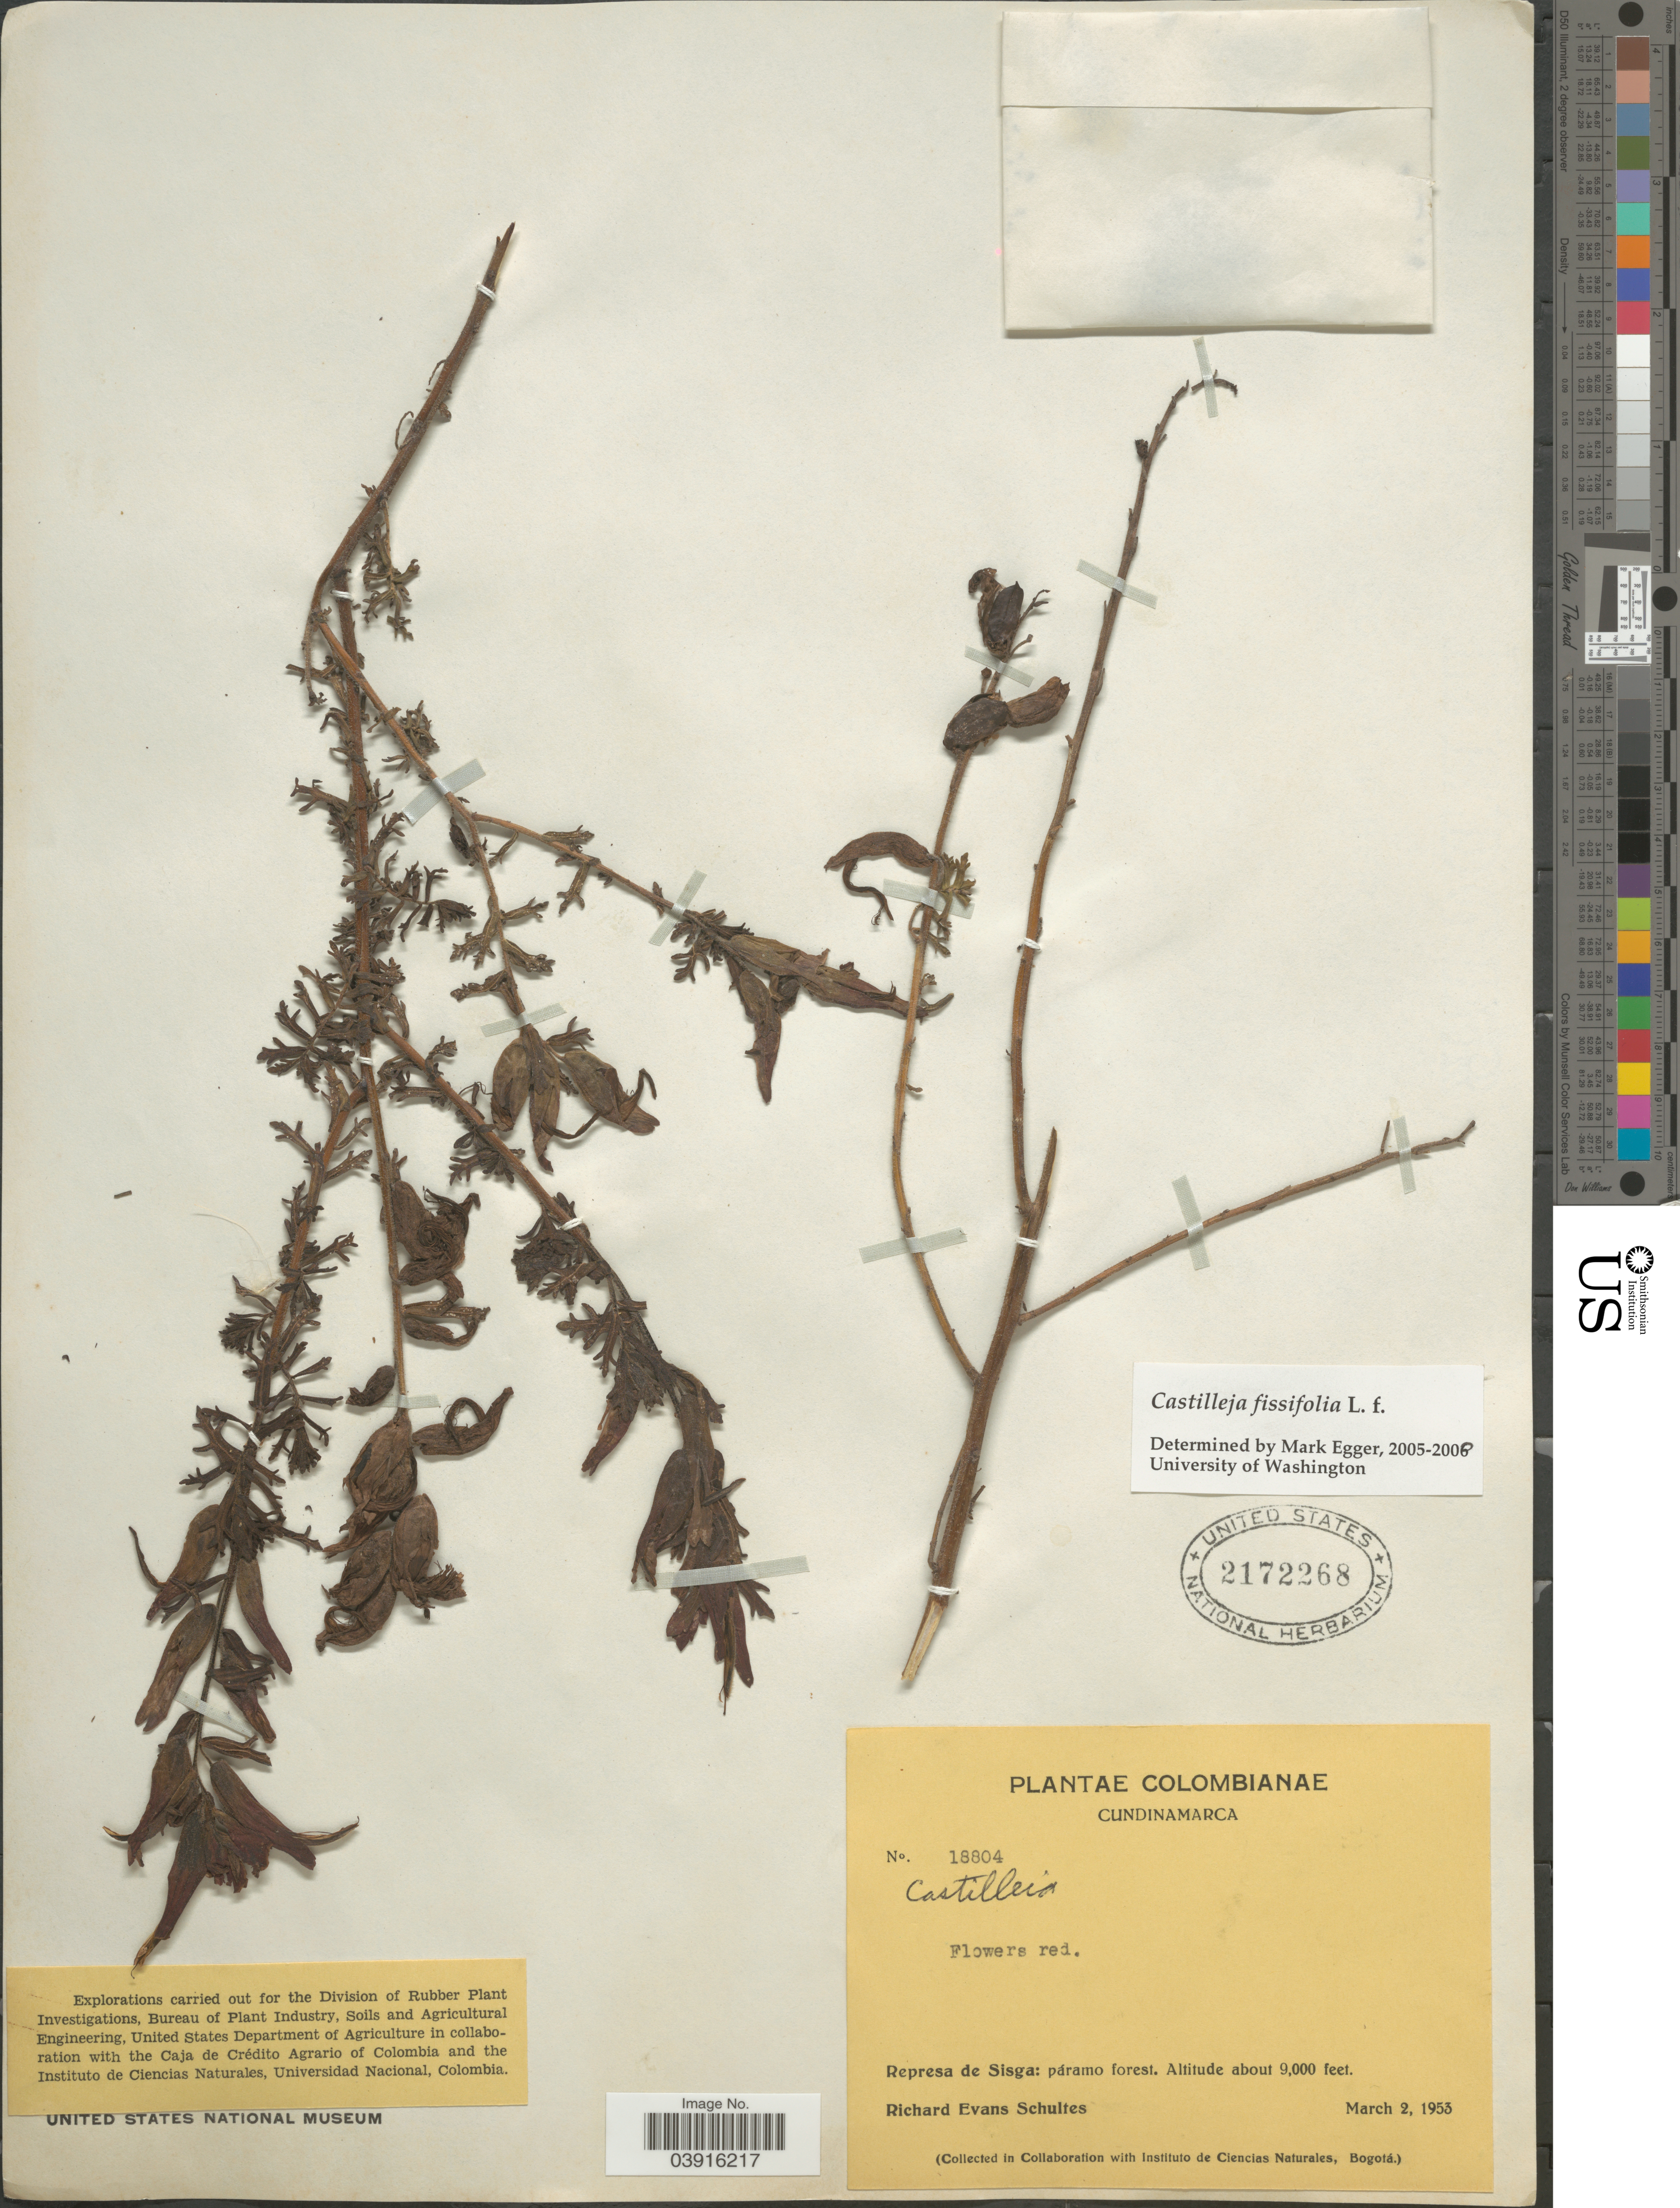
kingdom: Plantae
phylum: Tracheophyta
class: Magnoliopsida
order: Lamiales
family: Orobanchaceae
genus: Castilleja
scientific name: Castilleja fissifolia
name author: L. f.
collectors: R. E. Schultes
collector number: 18804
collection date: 1953-03-02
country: Colombia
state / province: Cundinamarca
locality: Represa de Sisga: páramo forest.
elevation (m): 2743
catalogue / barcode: US 2172268